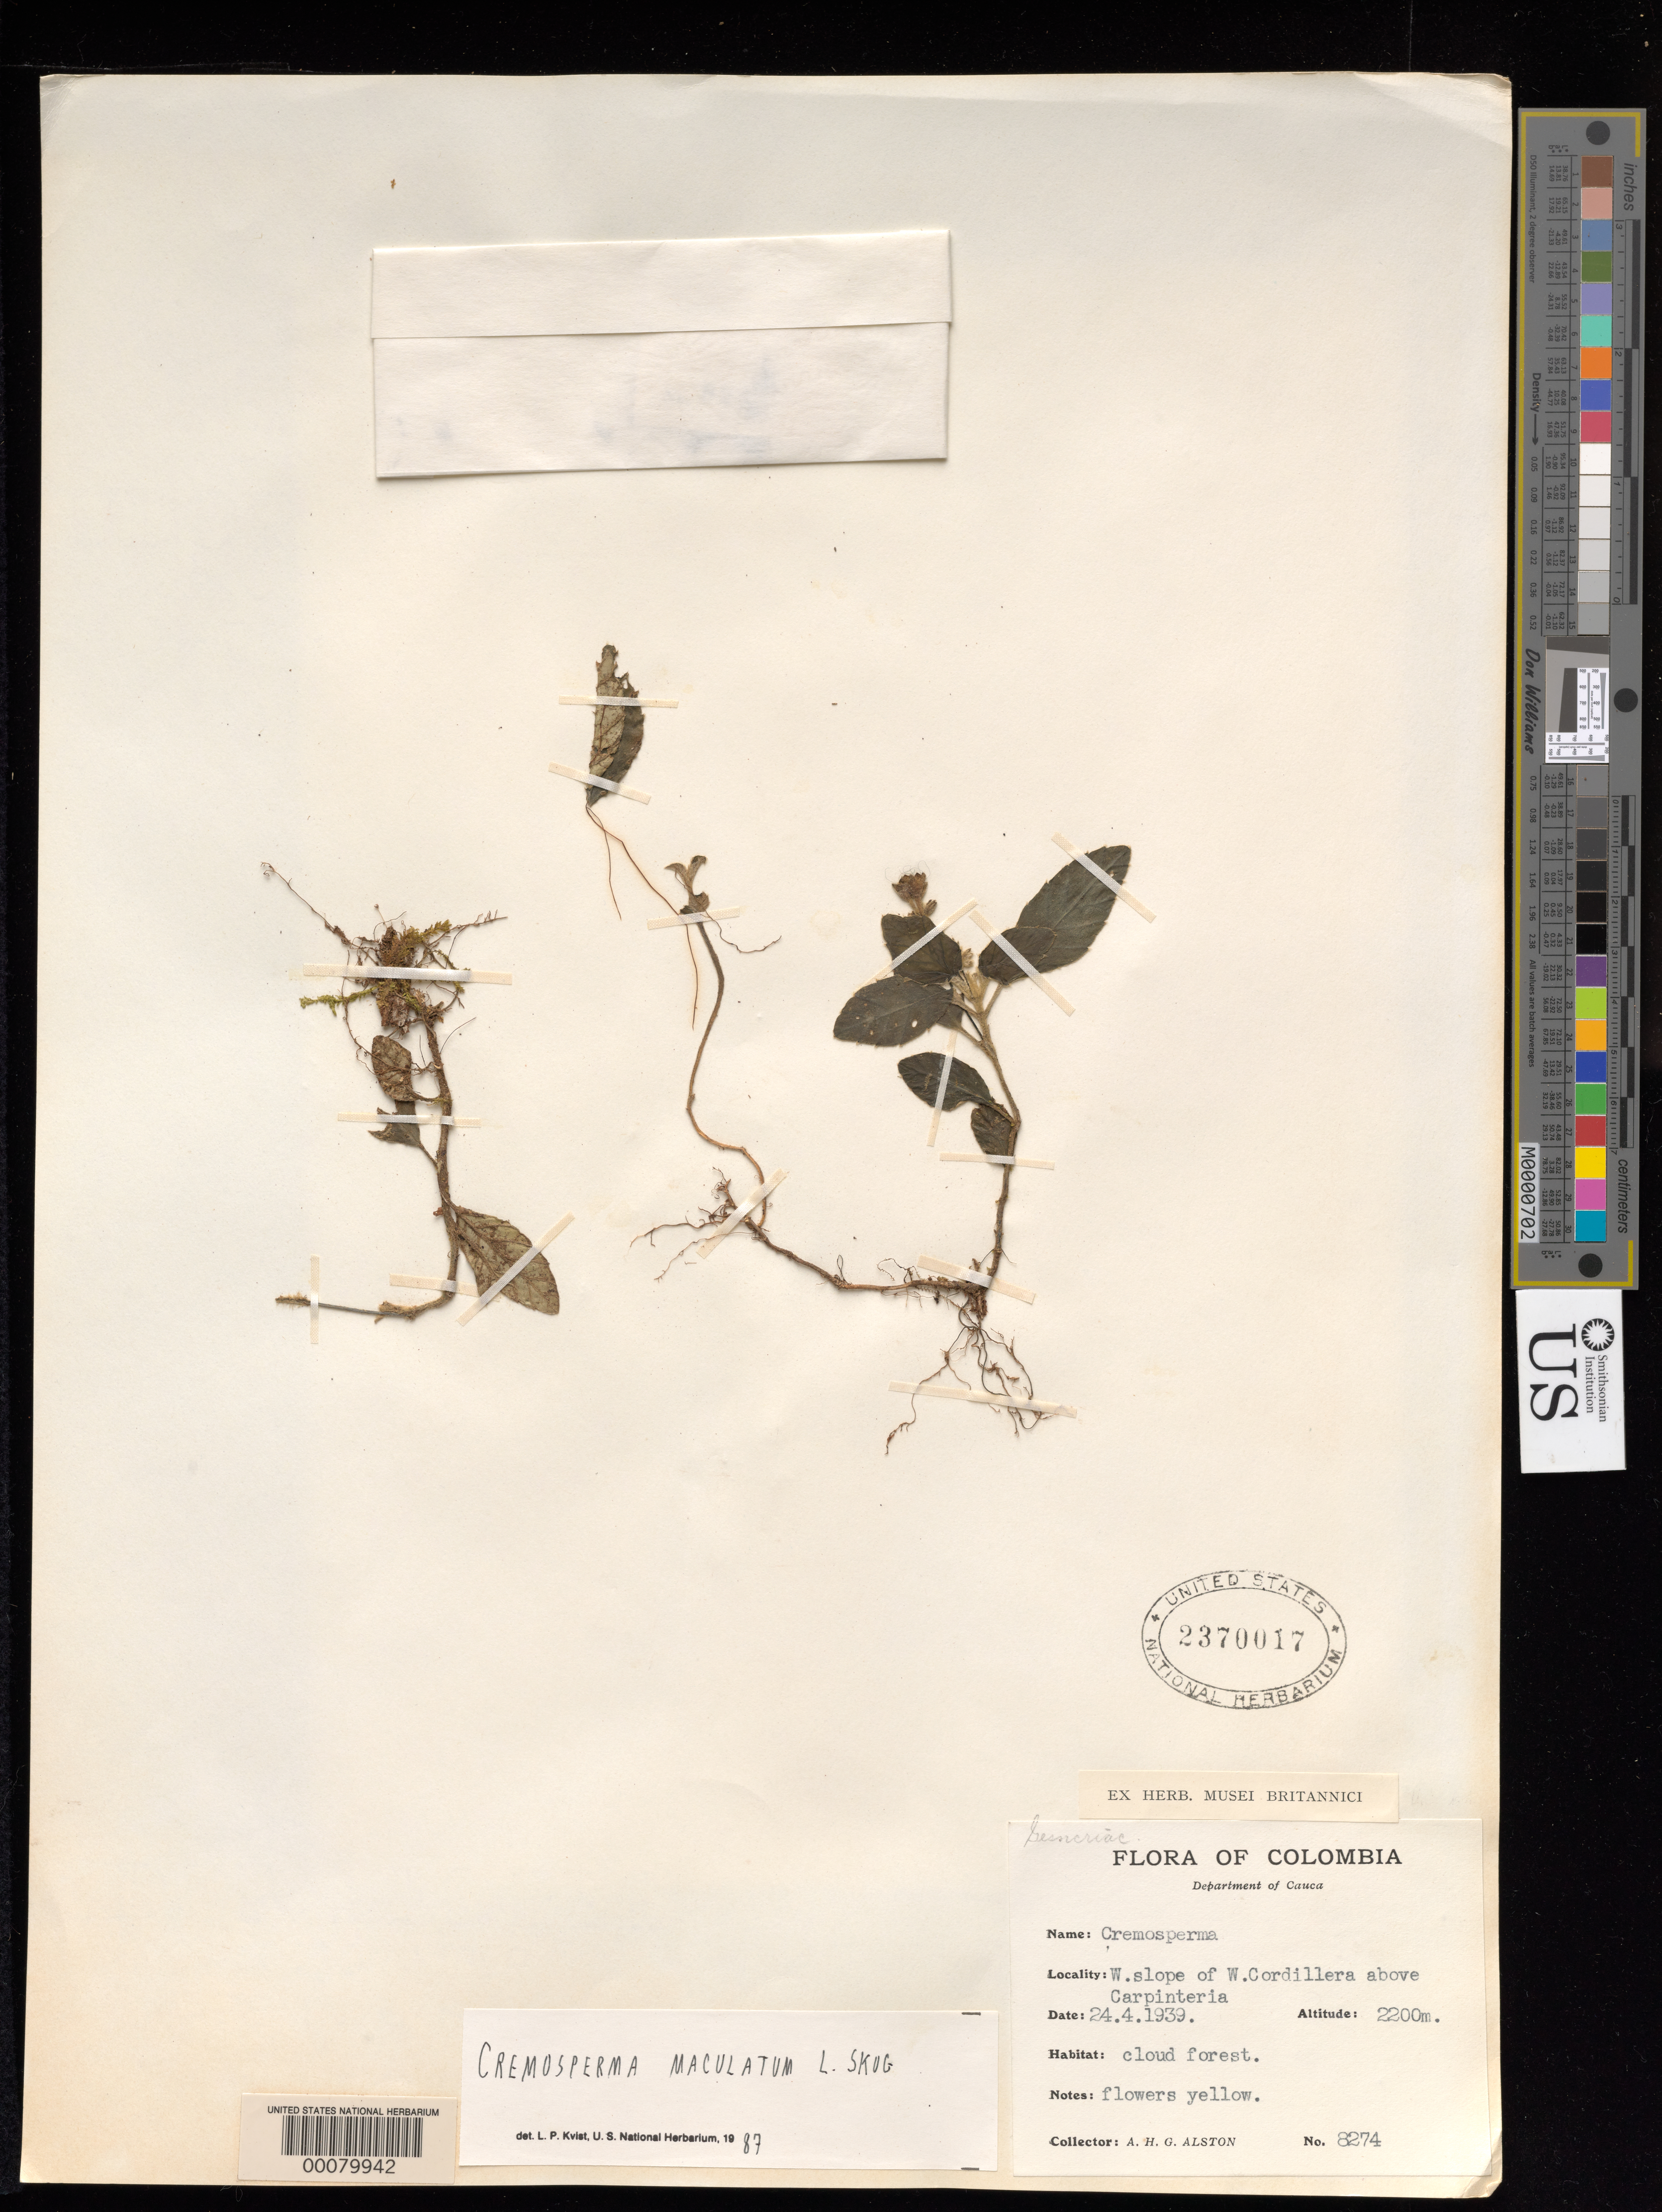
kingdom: Plantae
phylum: Tracheophyta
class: Magnoliopsida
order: Lamiales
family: Gesneriaceae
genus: Cremosperma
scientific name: Cremosperma maculatum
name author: L.E. Skog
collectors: A. H. Alston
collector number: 8274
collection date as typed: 24 Apr 1939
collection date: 1939-04-24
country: Colombia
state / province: Cauca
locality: W slope of W Cordillera above Carpinteria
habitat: Cloud forest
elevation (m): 2200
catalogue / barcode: US 2370017